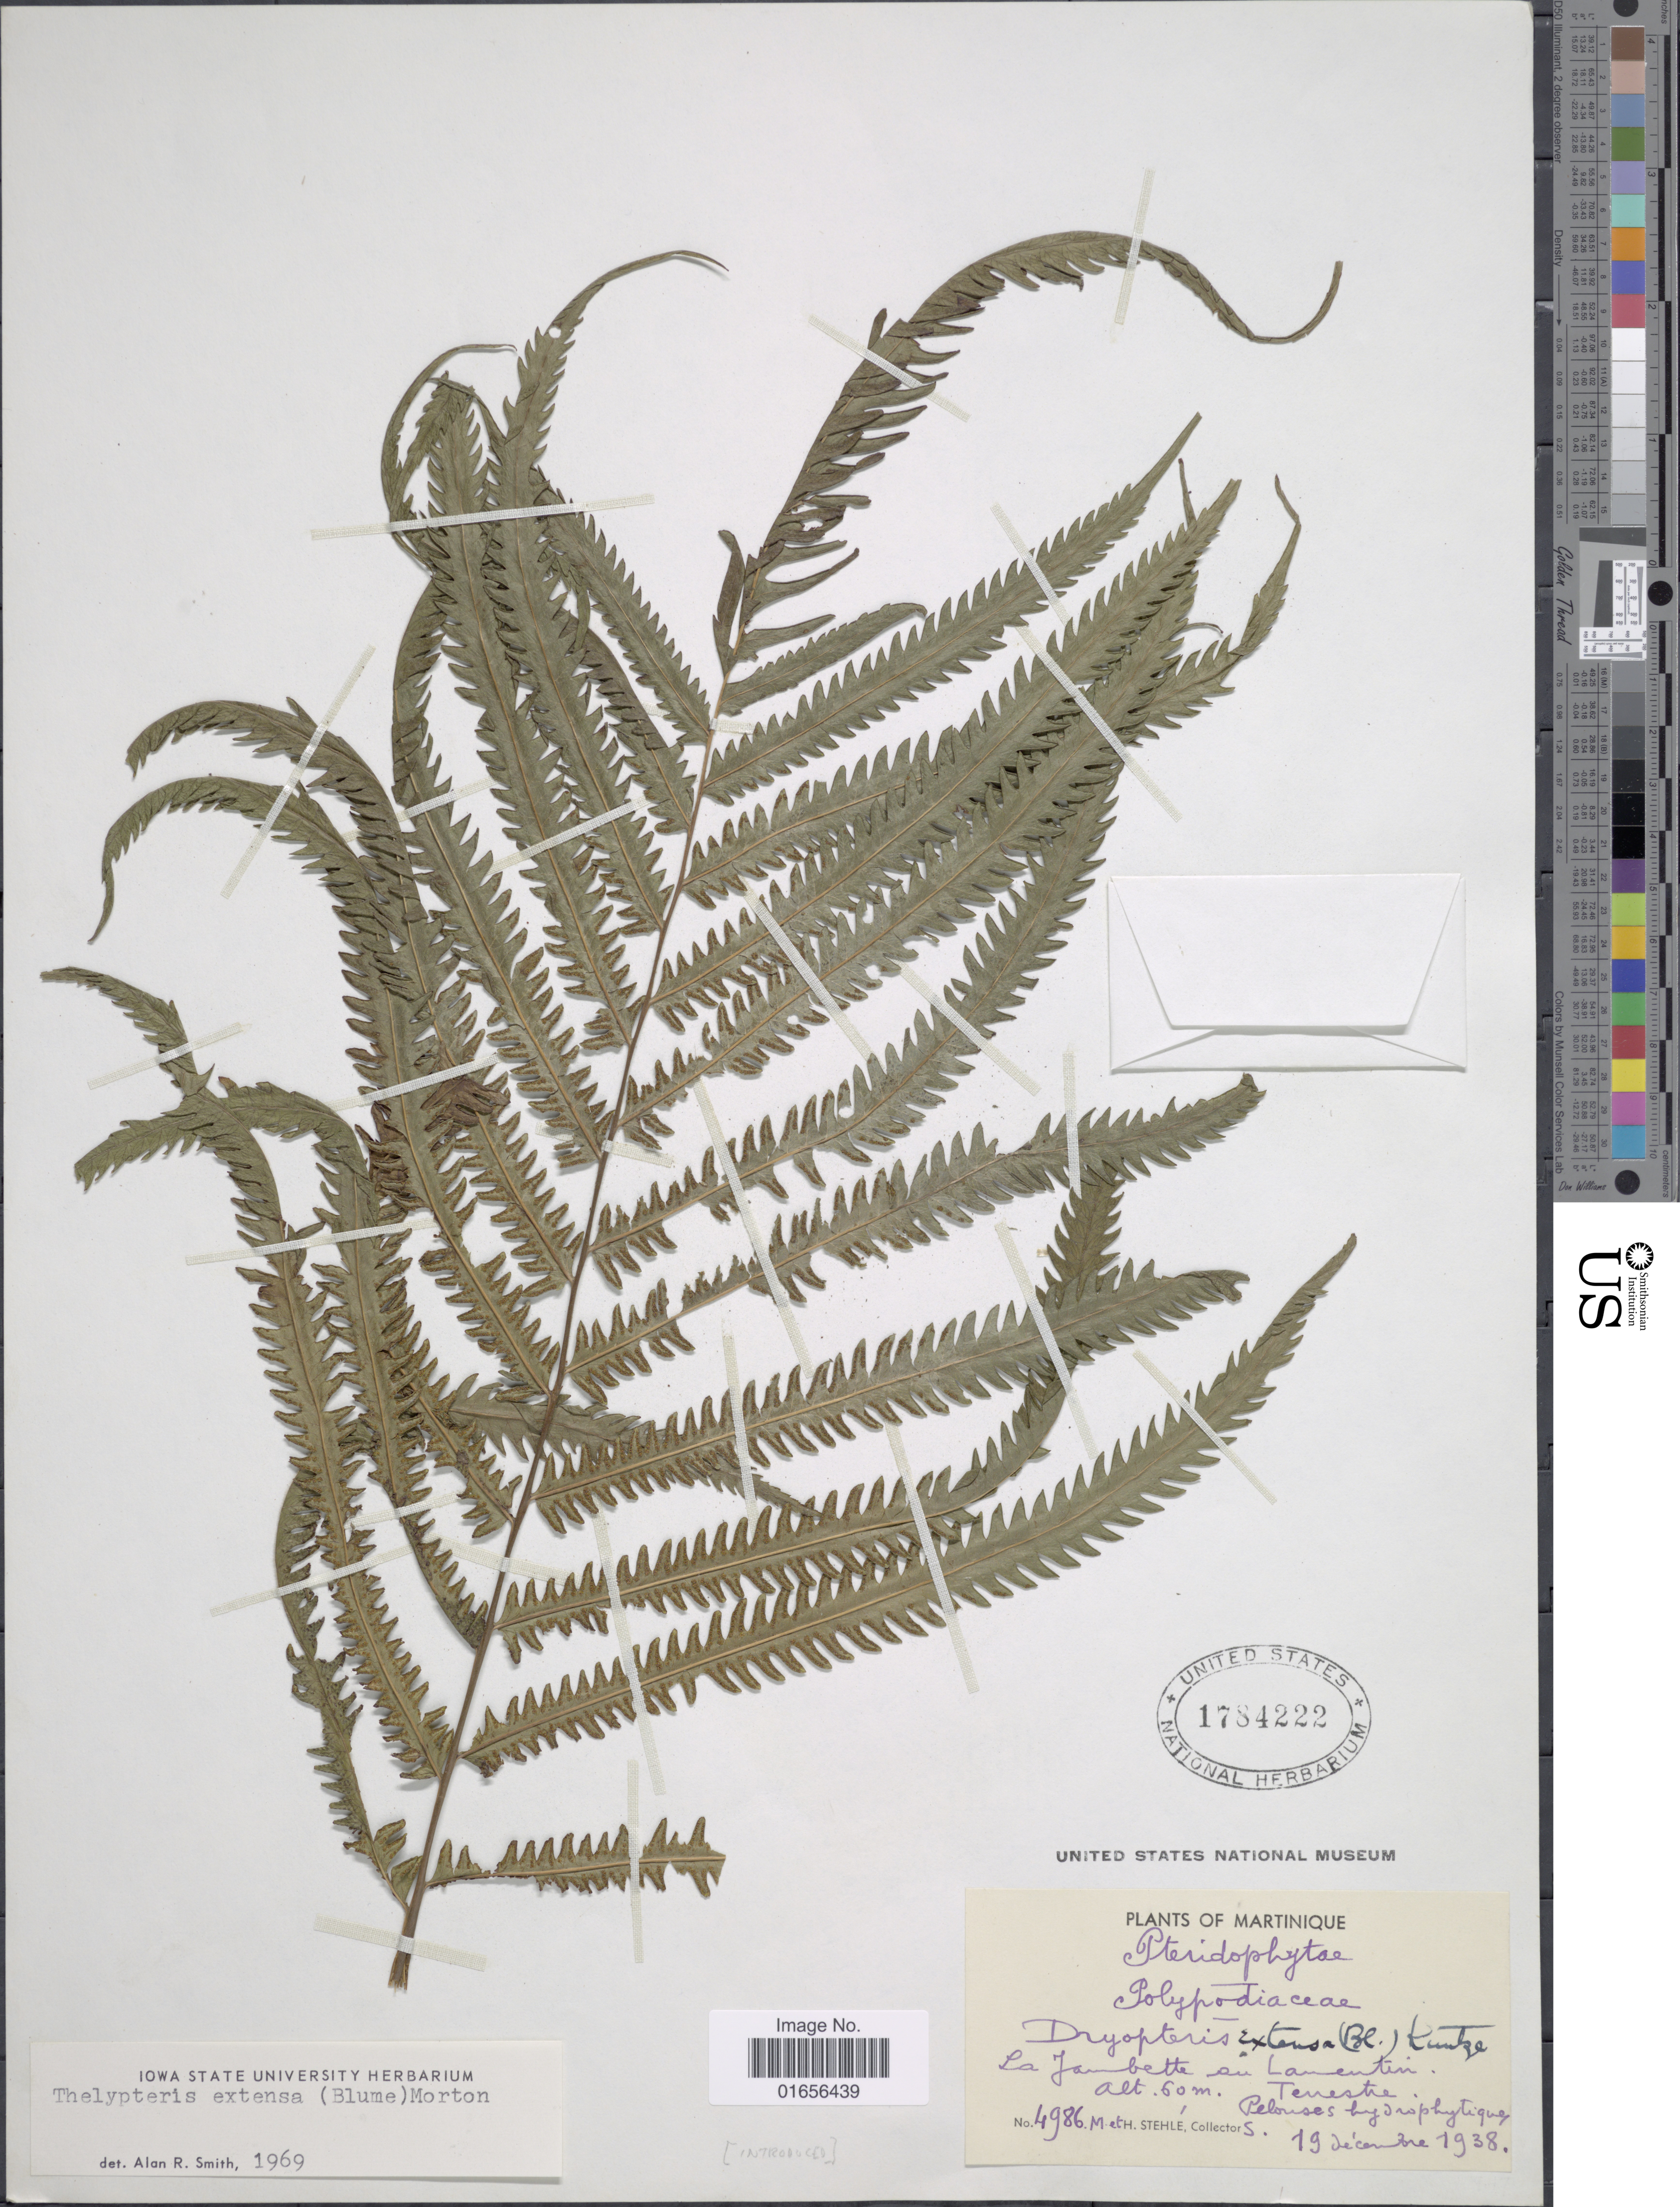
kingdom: Plantae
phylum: Tracheophyta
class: Polypodiopsida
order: Polypodiales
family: Thelypteridaceae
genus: Amphineuron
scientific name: Amphineuron opulentum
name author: (Kaulf.) Holttum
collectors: M. Stehlé & H. Stehlé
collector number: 4986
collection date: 1938-12-19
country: Martinique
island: Martinique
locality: La Jambette au Lamentin.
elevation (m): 50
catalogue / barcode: US 1784222